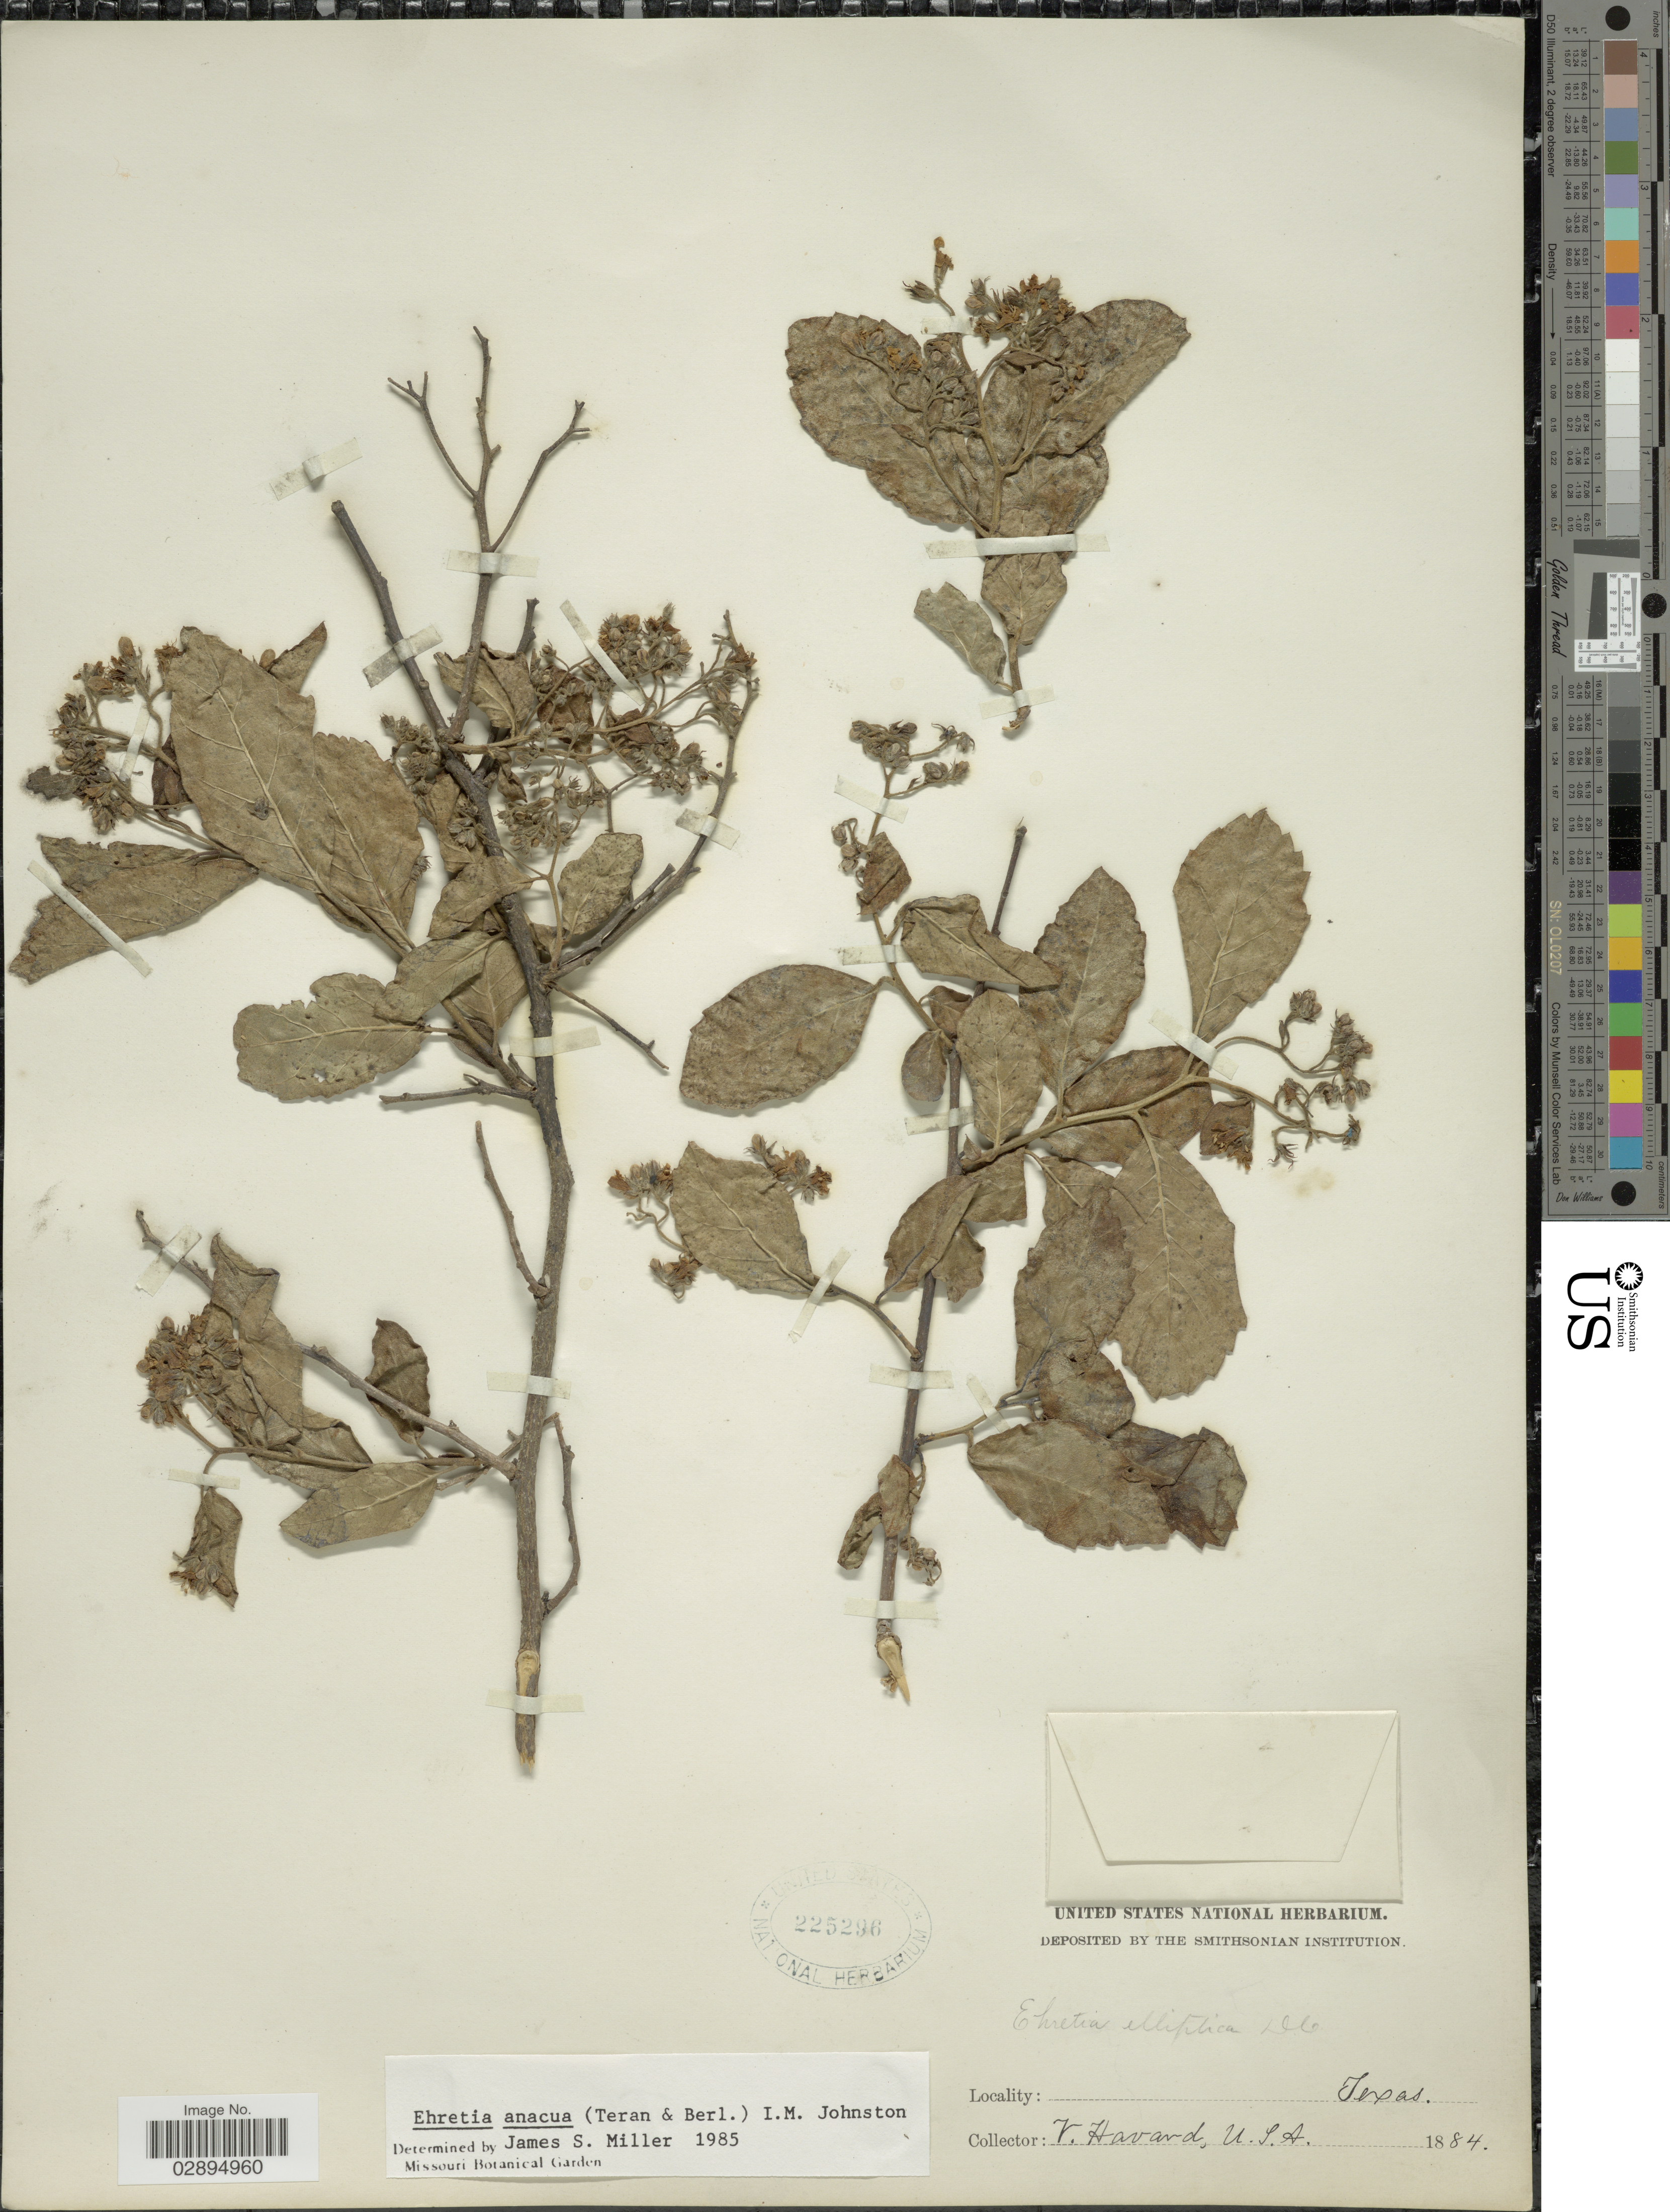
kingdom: Plantae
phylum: Tracheophyta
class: Magnoliopsida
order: Boraginales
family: Ehretiaceae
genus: Ehretia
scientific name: Ehretia anacua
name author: (Terán & Berland.) I.M. Johnst.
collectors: V. Havard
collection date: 1884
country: United States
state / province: Texas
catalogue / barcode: US 225296